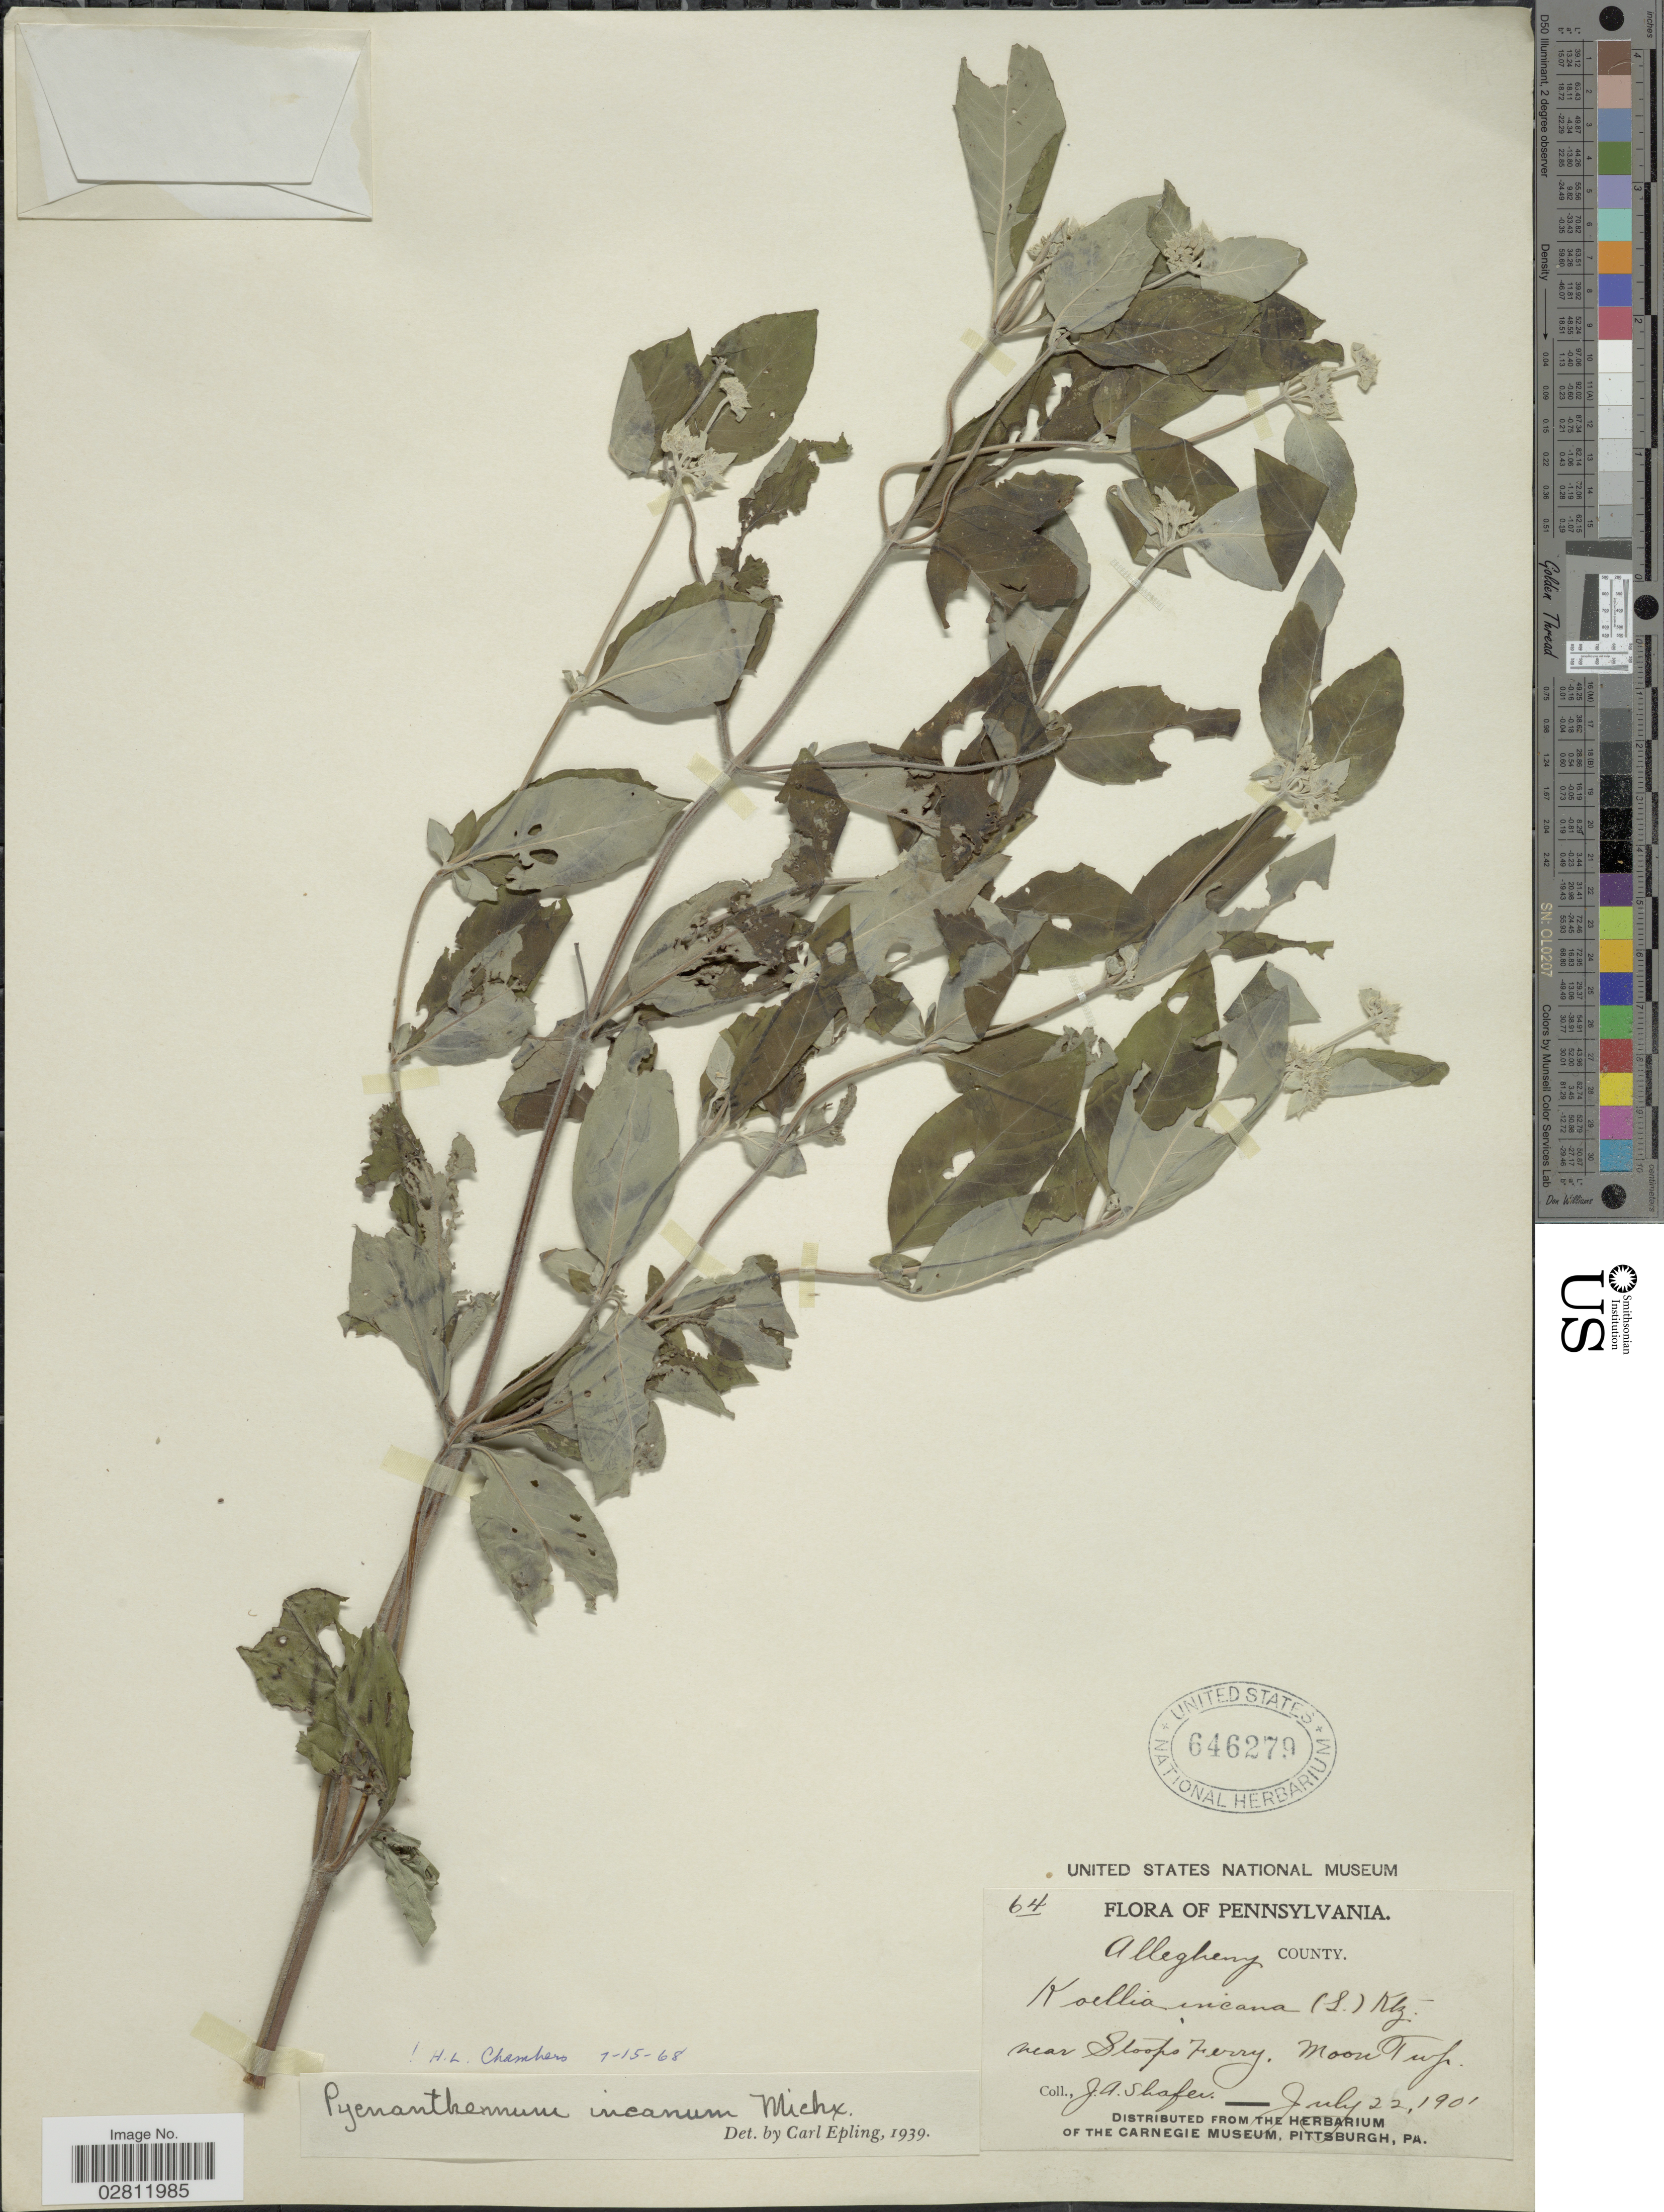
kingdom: Plantae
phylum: Tracheophyta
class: Magnoliopsida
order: Lamiales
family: Lamiaceae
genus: Pycnanthemum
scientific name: Pycnanthemum incanum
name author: (L.) Michx.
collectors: J. A. Shafer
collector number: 64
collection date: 1901-07-22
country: United States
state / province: Pennsylvania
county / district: Allegheny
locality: Allegheny County. Near Stoops Ferry. Moon Twp.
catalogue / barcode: US 646279